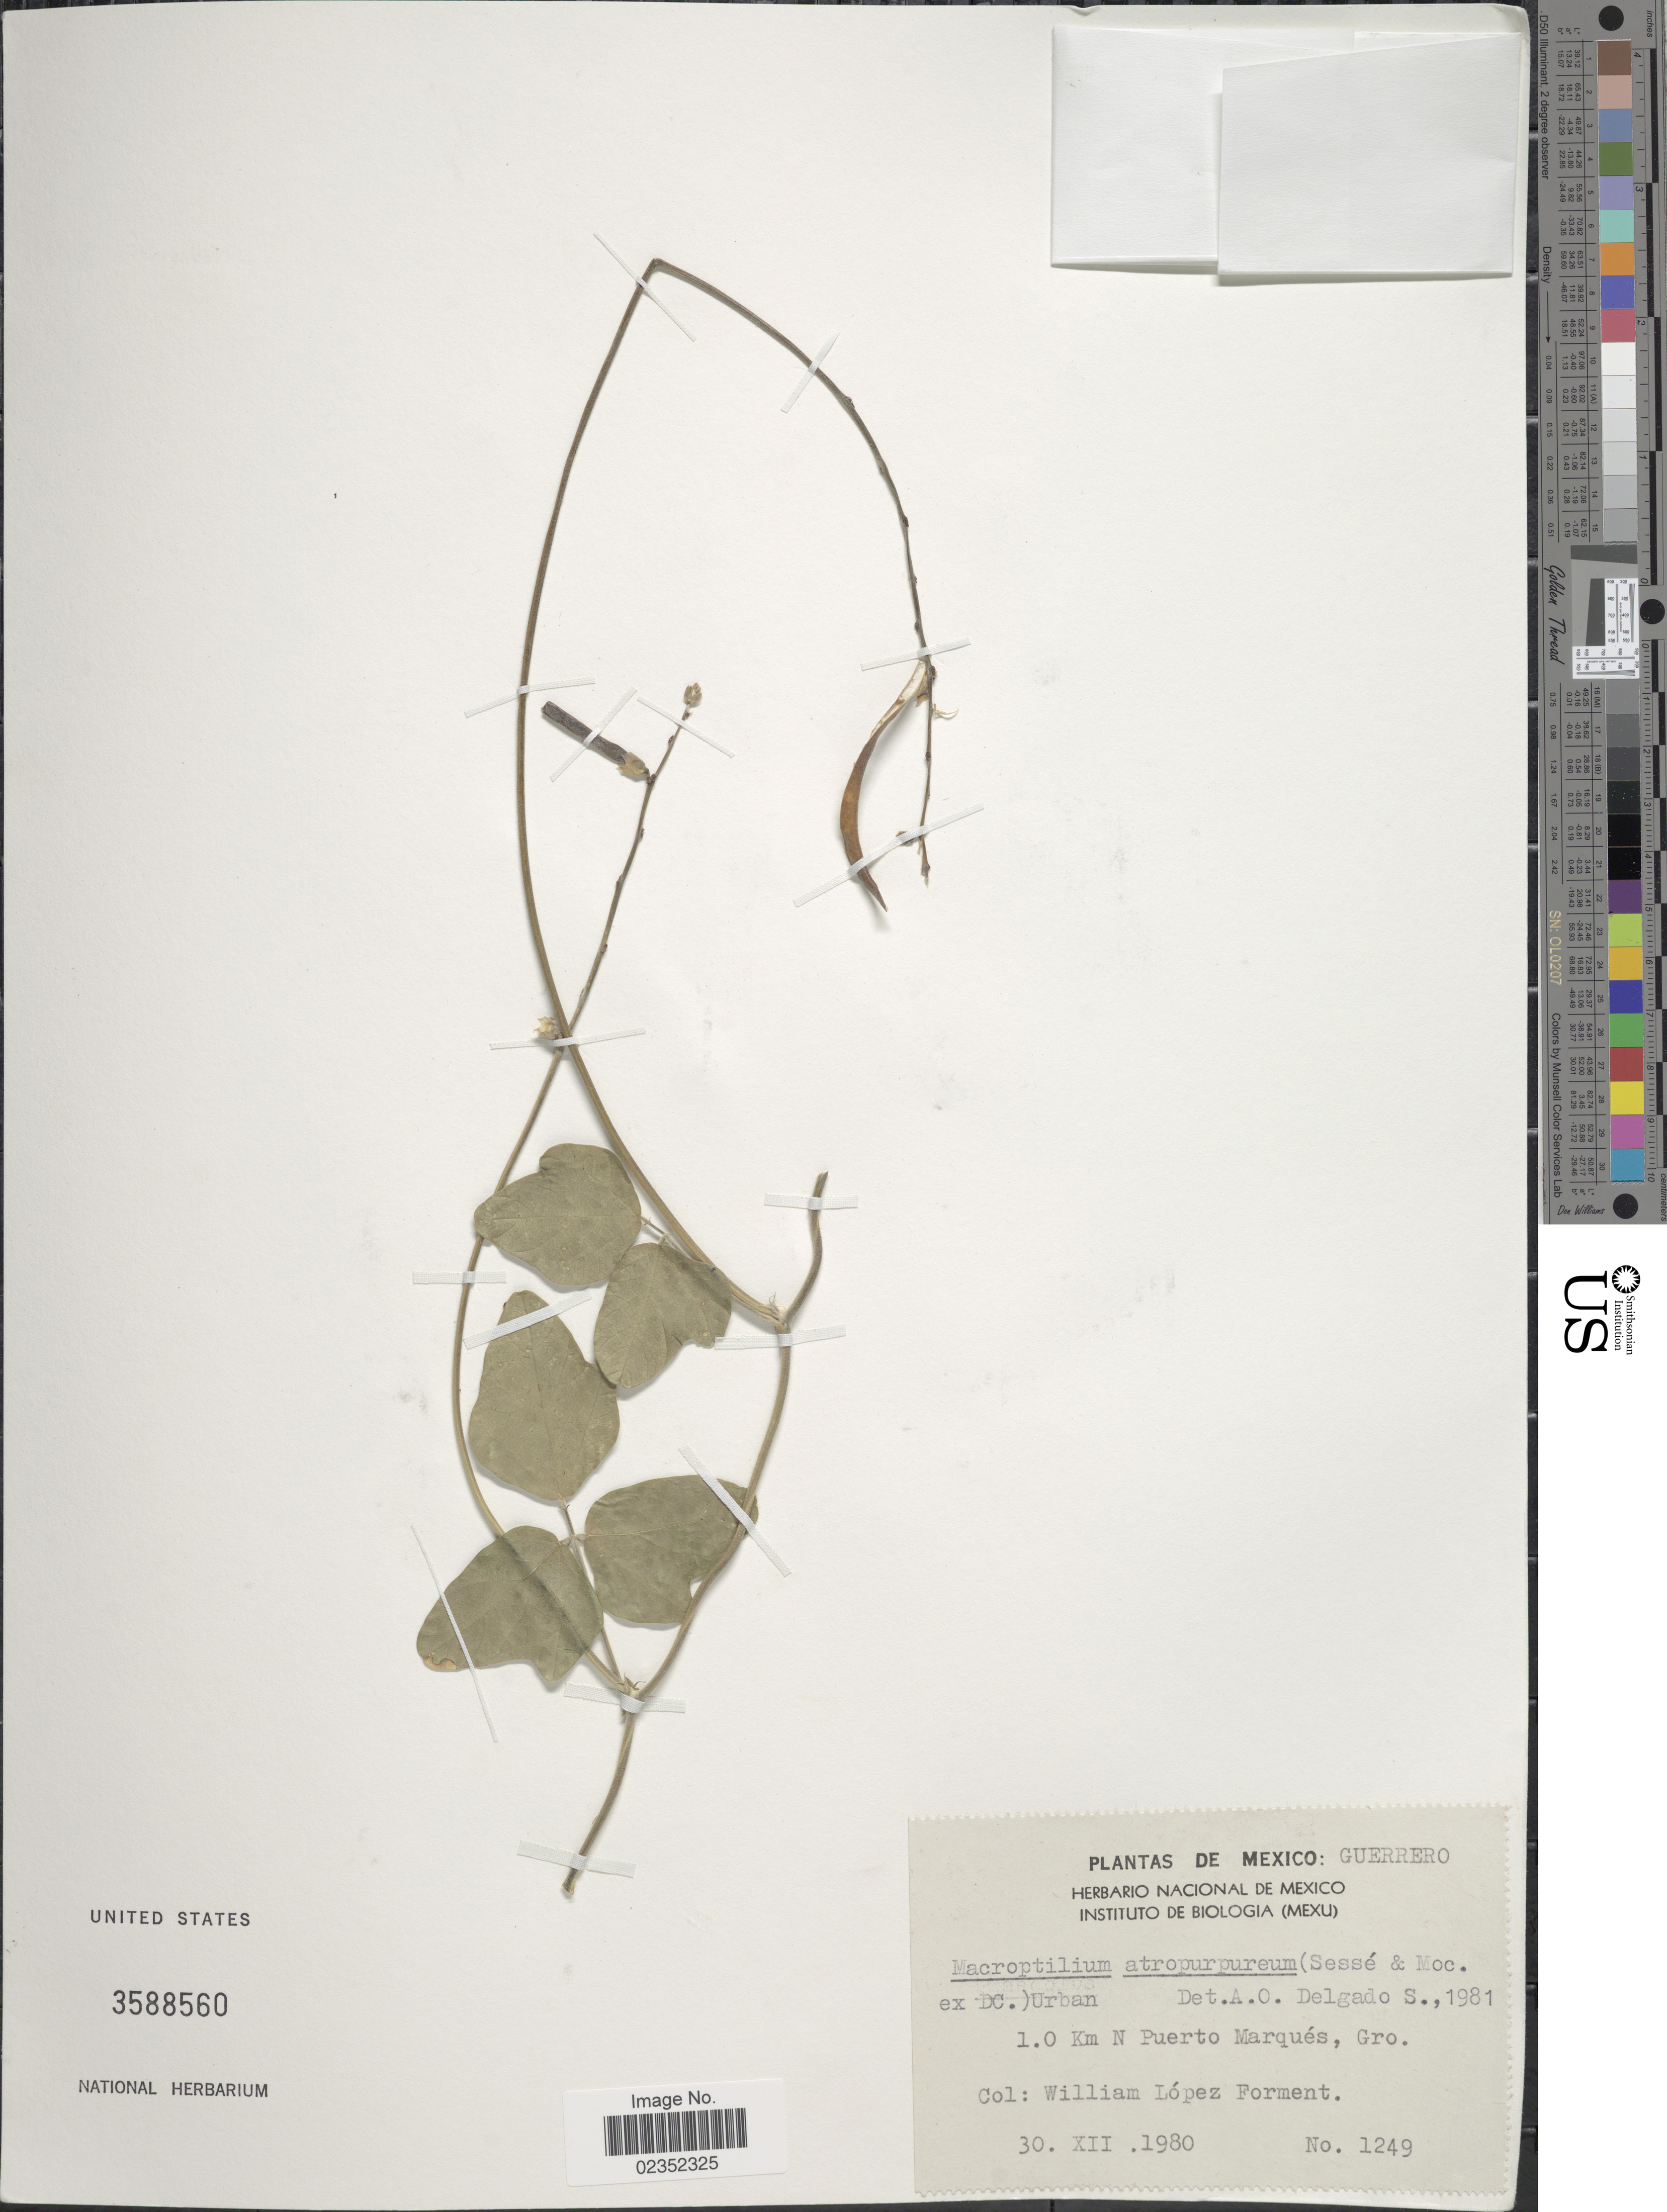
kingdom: Plantae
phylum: Tracheophyta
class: Magnoliopsida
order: Fabales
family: Fabaceae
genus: Macroptilium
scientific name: Macroptilium atropurpureum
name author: (DC.) Urb.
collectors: W. Lopez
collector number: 1249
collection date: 1980-12-30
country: Mexico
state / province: Guerrero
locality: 1.0 Km N Puerto Marqués, Gro.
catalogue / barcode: US 3588560